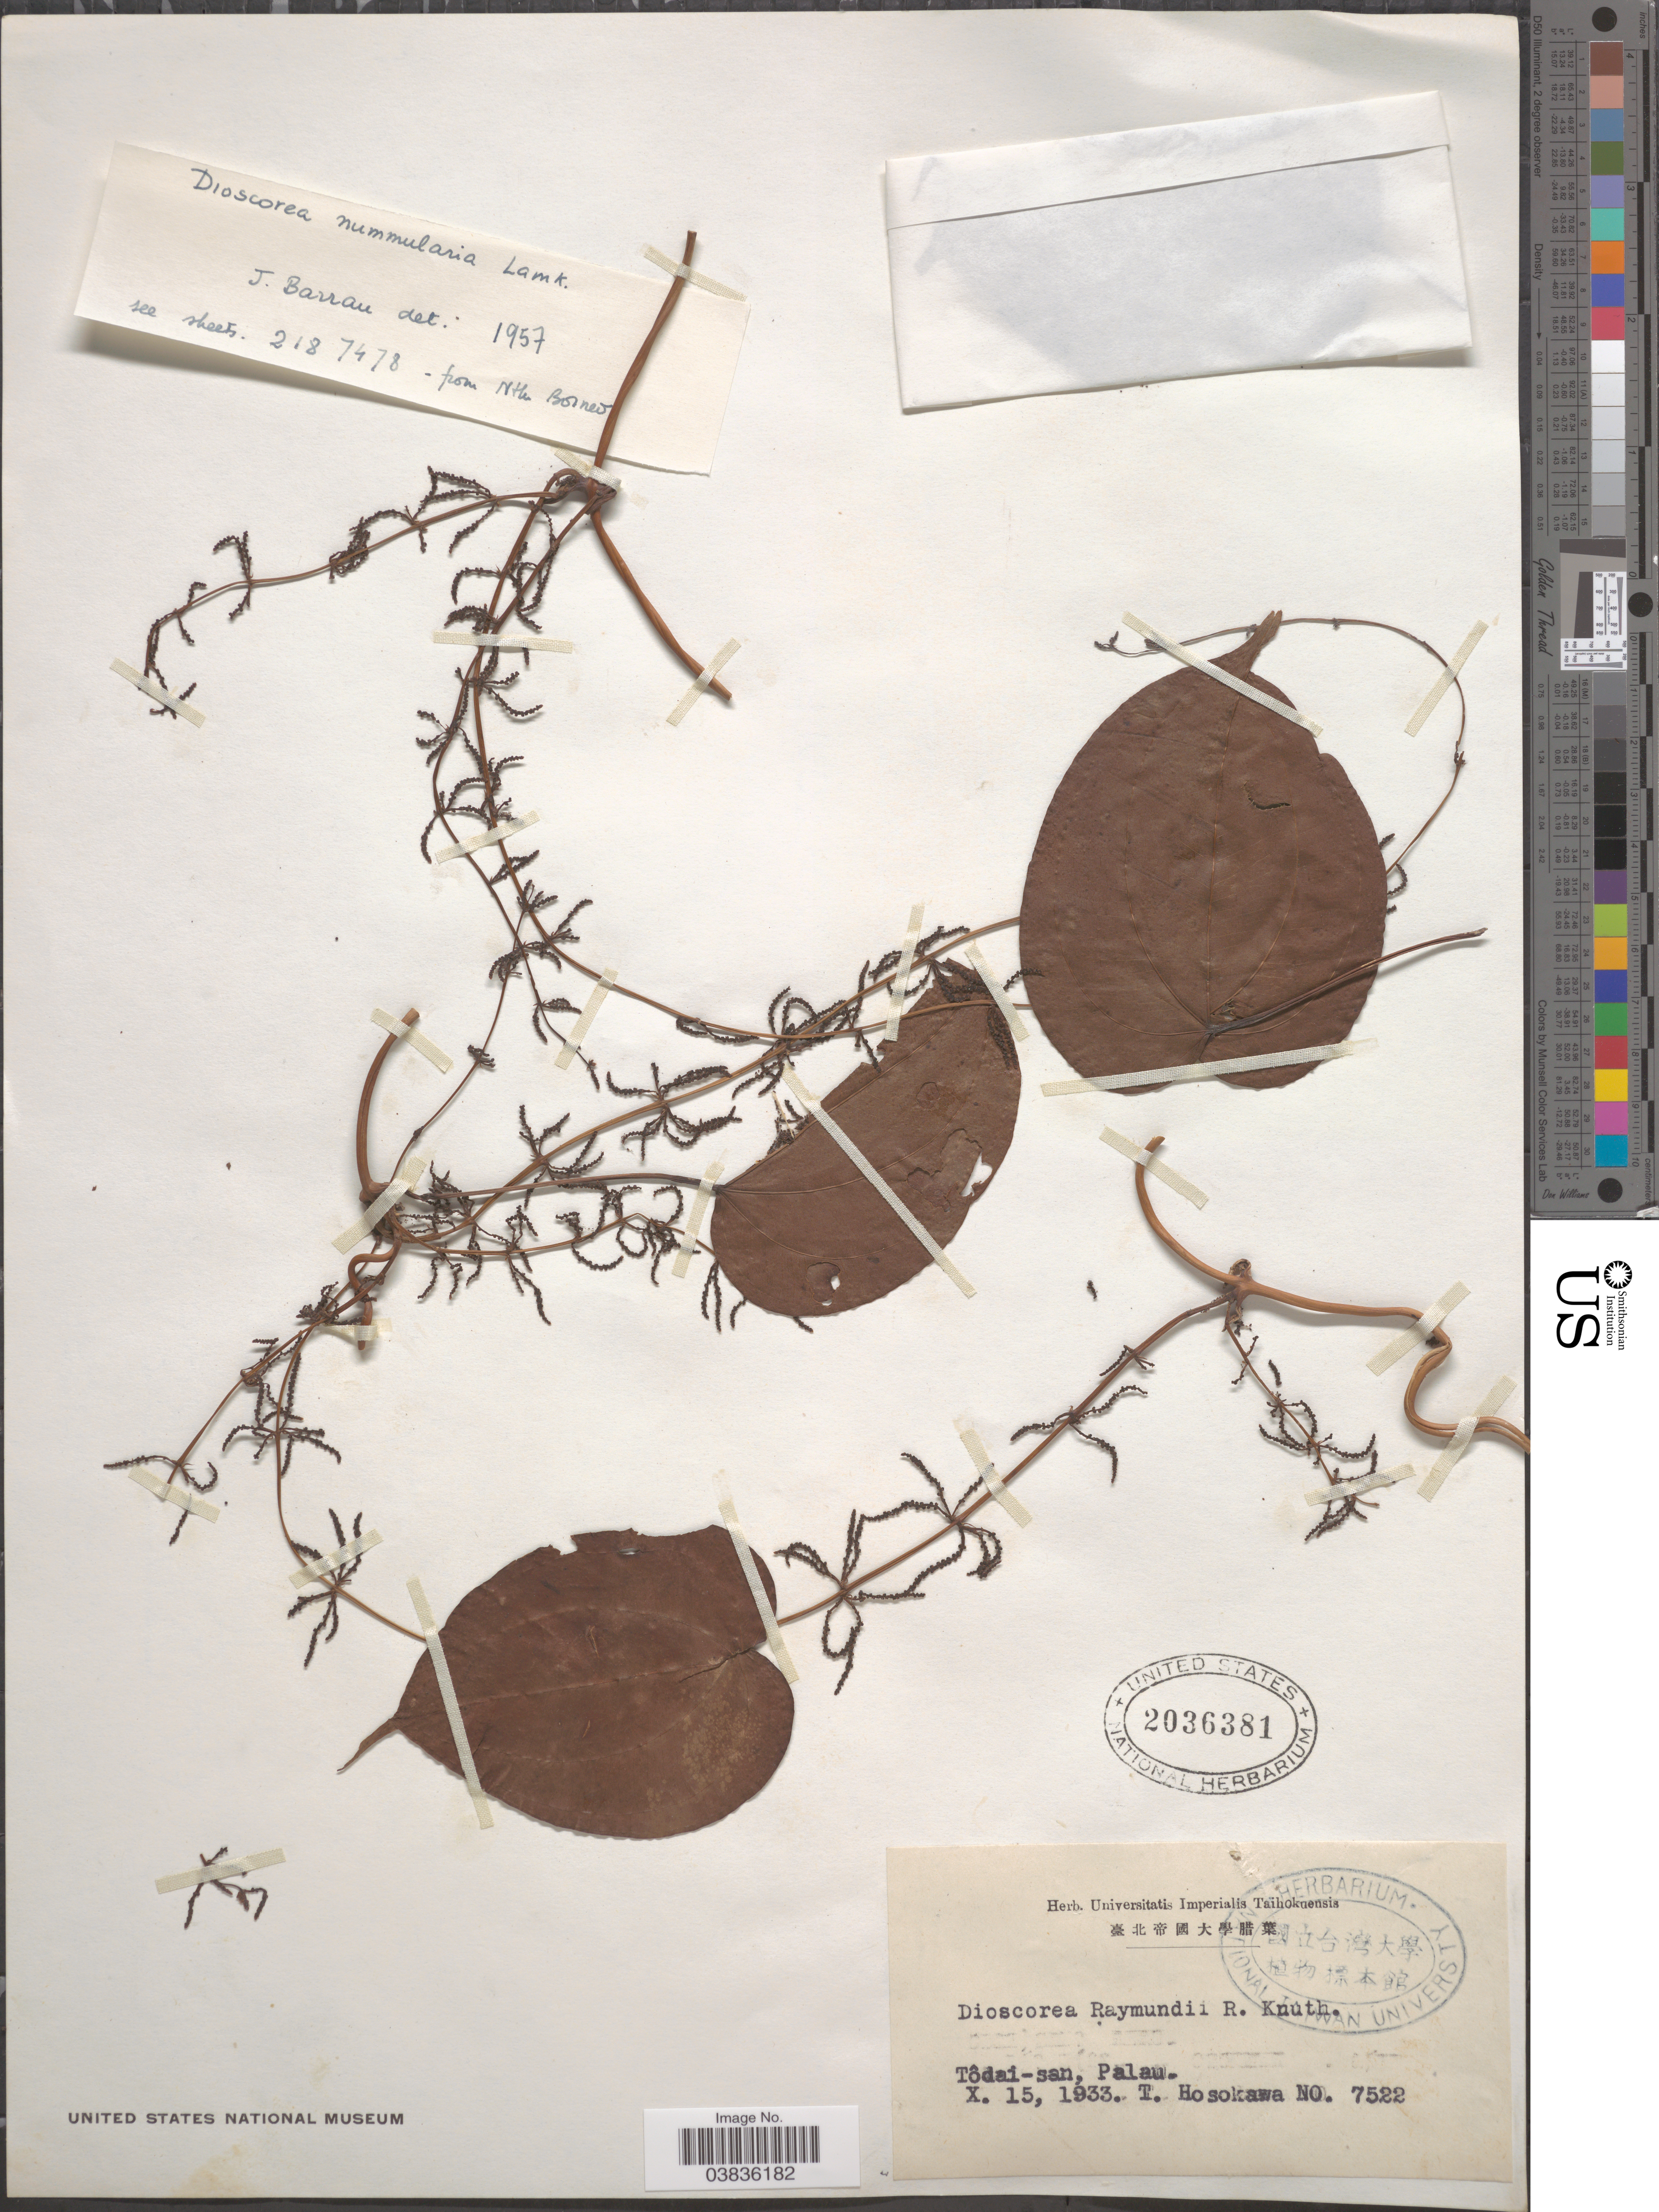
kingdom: Plantae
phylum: Tracheophyta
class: Liliopsida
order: Dioscoreales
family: Dioscoreaceae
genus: Dioscorea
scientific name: Dioscorea nummularia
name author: Lam.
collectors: T. Hosokawa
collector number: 7522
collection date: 1933-10-15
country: Palau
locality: Tôdai-san, Palau.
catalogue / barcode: US 2036381